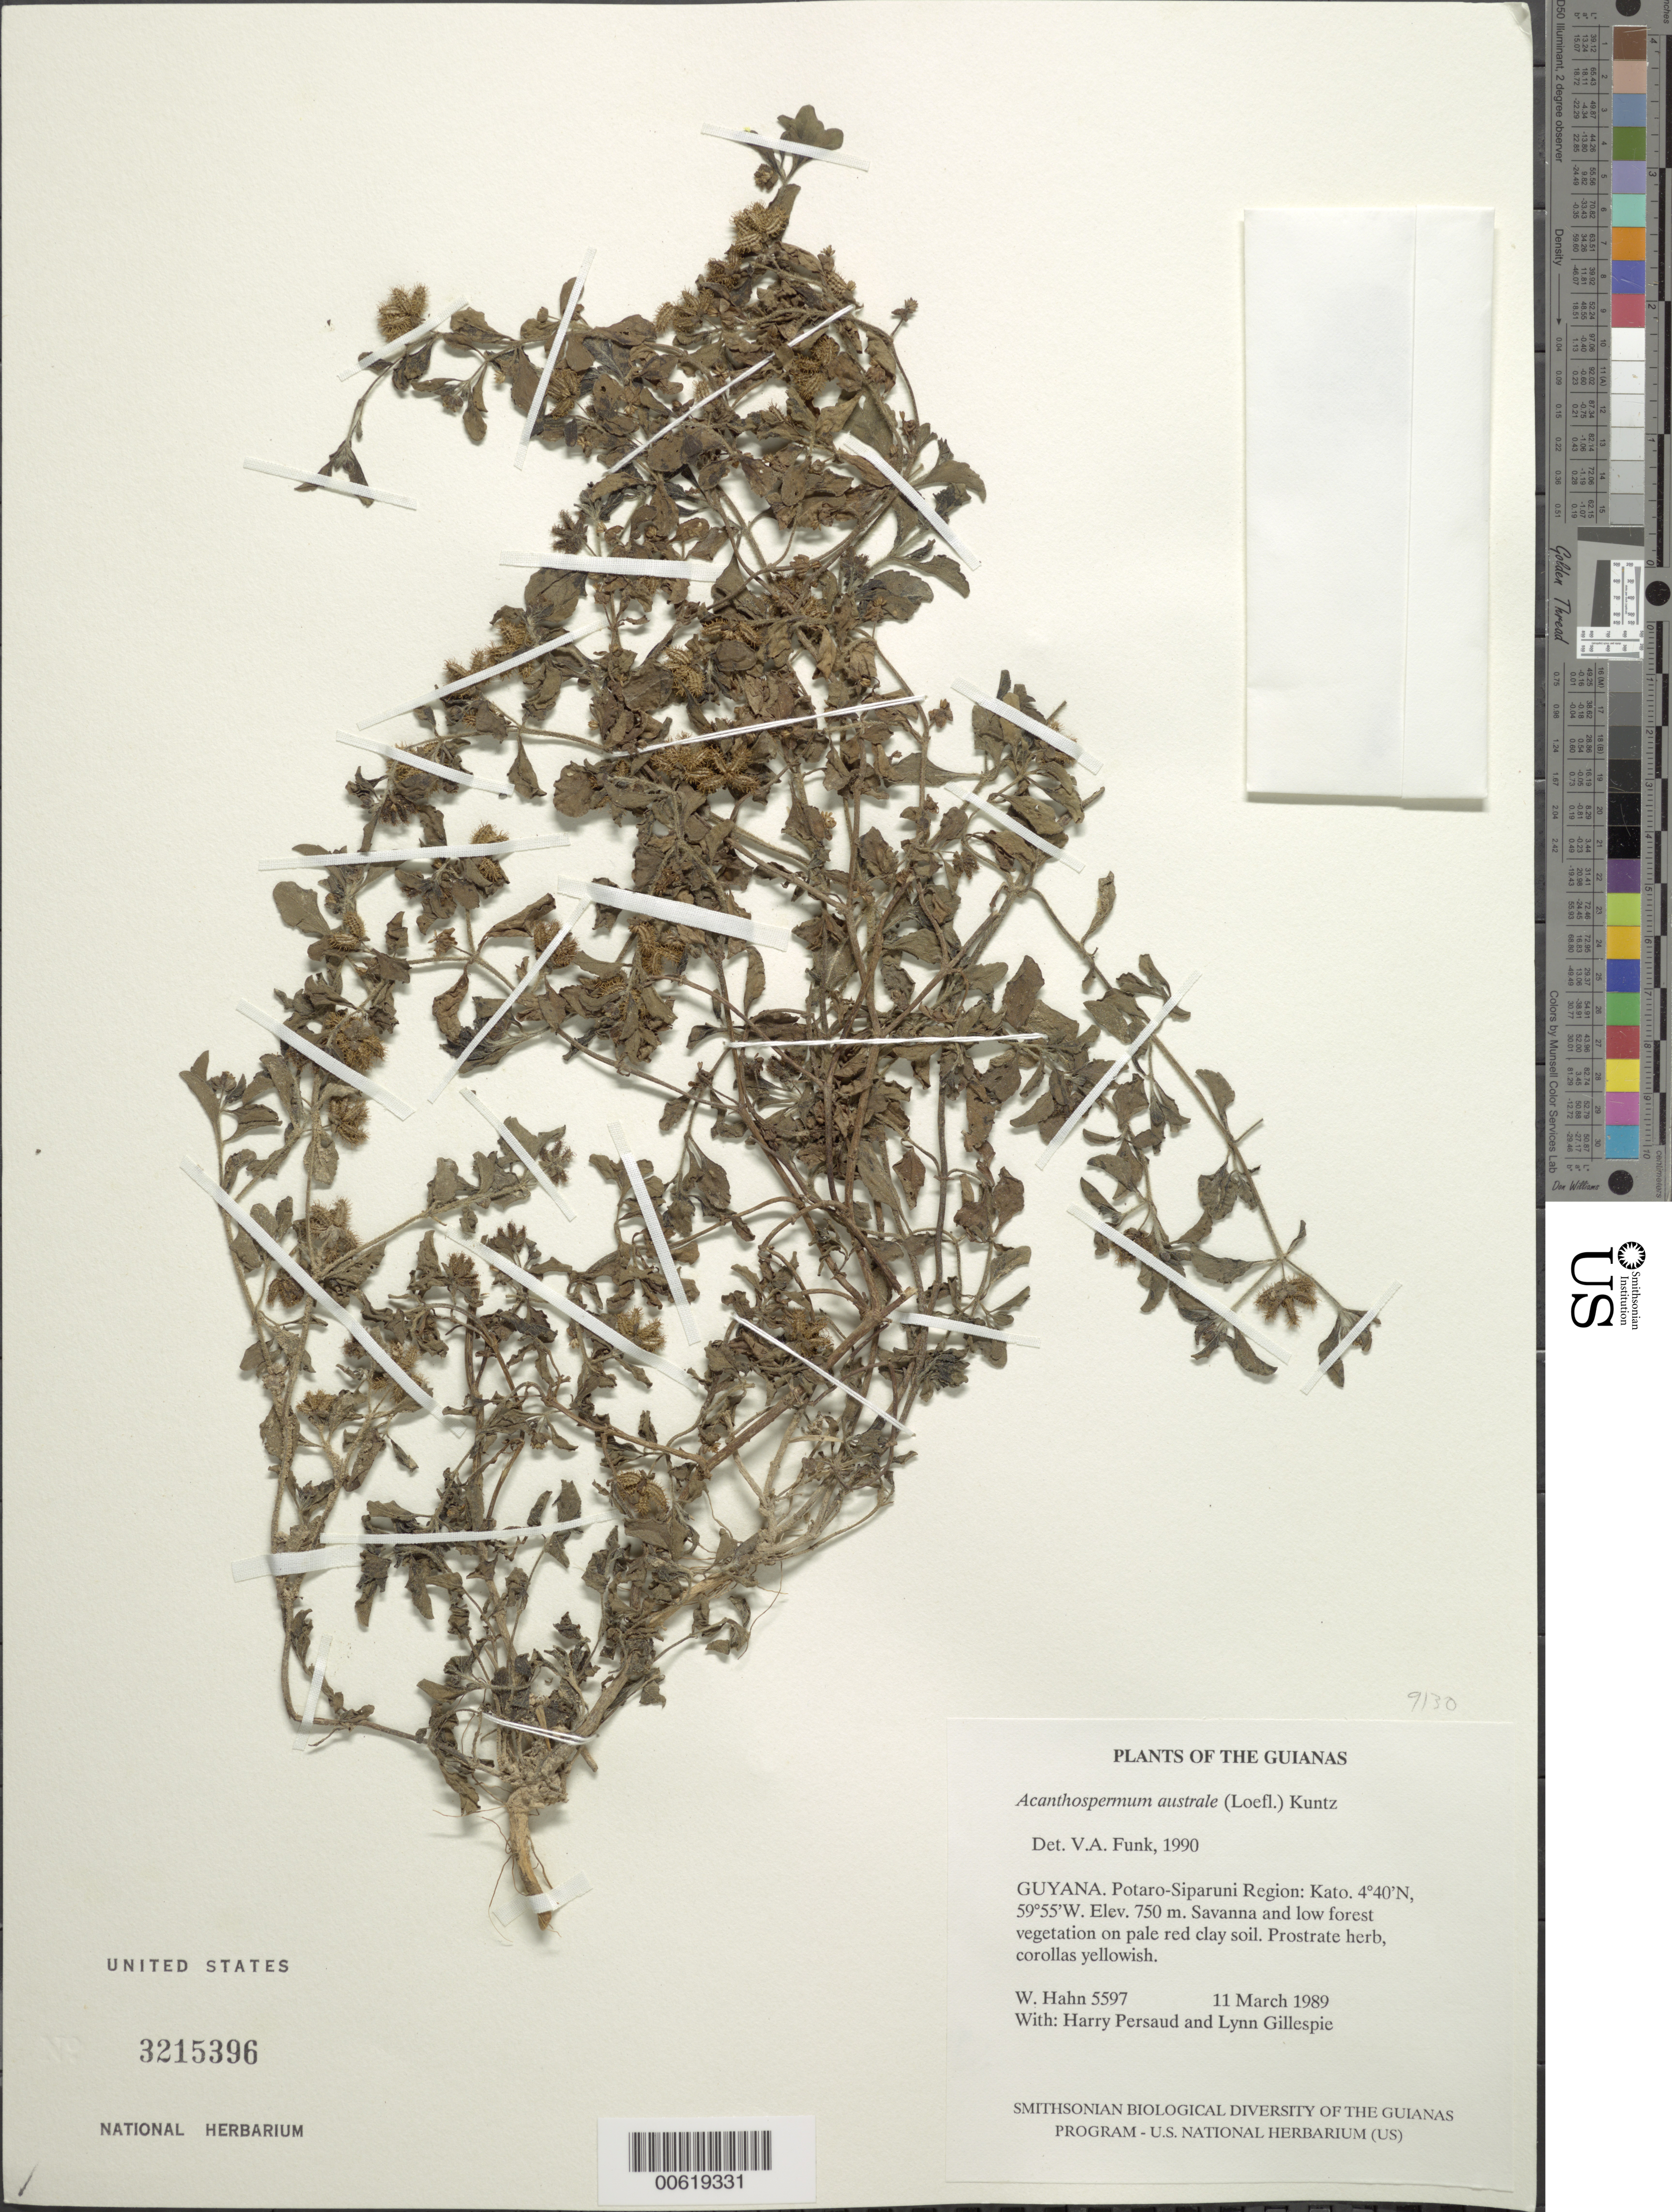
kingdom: Plantae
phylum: Tracheophyta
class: Magnoliopsida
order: Asterales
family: Asteraceae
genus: Acanthospermum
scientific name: Acanthospermum australe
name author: (Loefl.) Kuntze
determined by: Funk, Vicki A., (BOT), Smithsonian Institution - National Museum of Natural History (UNITED STATES)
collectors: W. Hahn, H. Persaud & L. J. Gillespie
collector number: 5597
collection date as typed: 11 March 1989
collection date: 1989-03-11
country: Guyana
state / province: Potaro-Siparuni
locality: Kato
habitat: Savanna and low forest vegetation on pale red clay soil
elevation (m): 750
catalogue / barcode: US 3215396